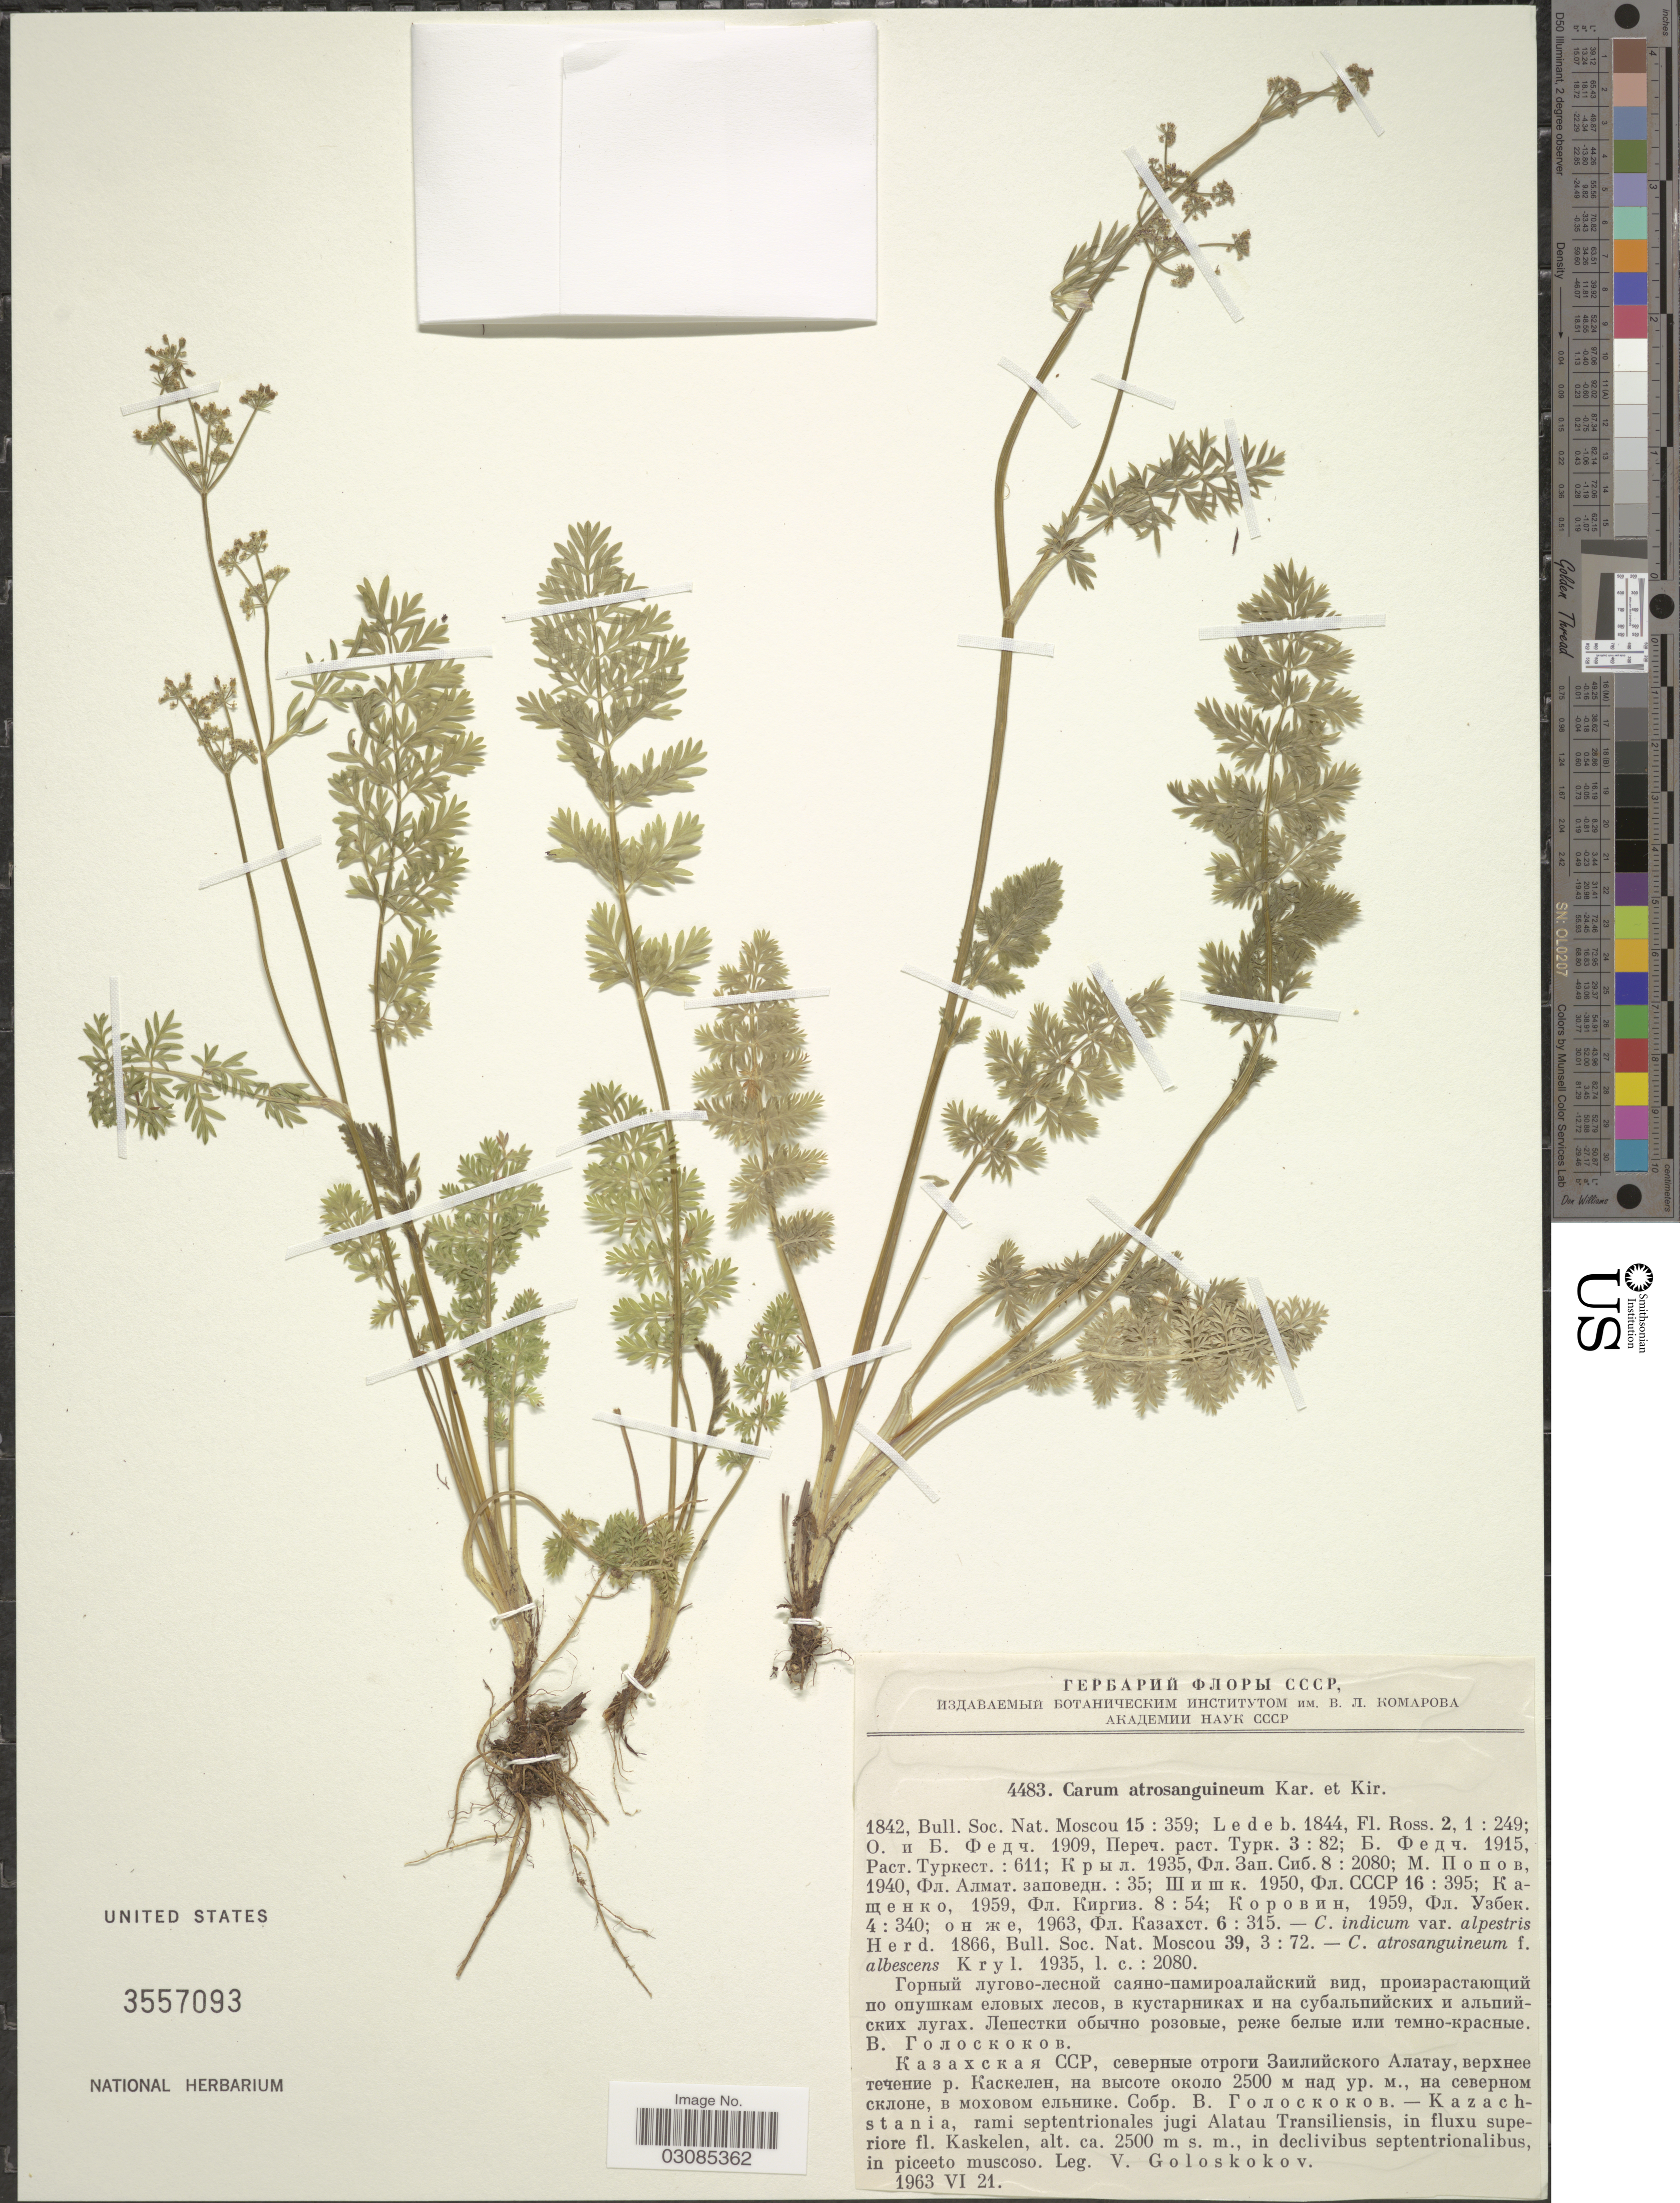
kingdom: Plantae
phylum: Tracheophyta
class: Magnoliopsida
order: Apiales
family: Apiaceae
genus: Carum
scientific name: Carum atrosanguineum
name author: Kar. & Kir.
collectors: V. P. Goloskokov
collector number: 4483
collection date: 1963-06-21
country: Kazakhstan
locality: Kazachstania, rami septentrionales jugi Alatau Transiliensis, in fluxu superiore fl. Kaskelen.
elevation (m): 2500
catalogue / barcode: US 3557093